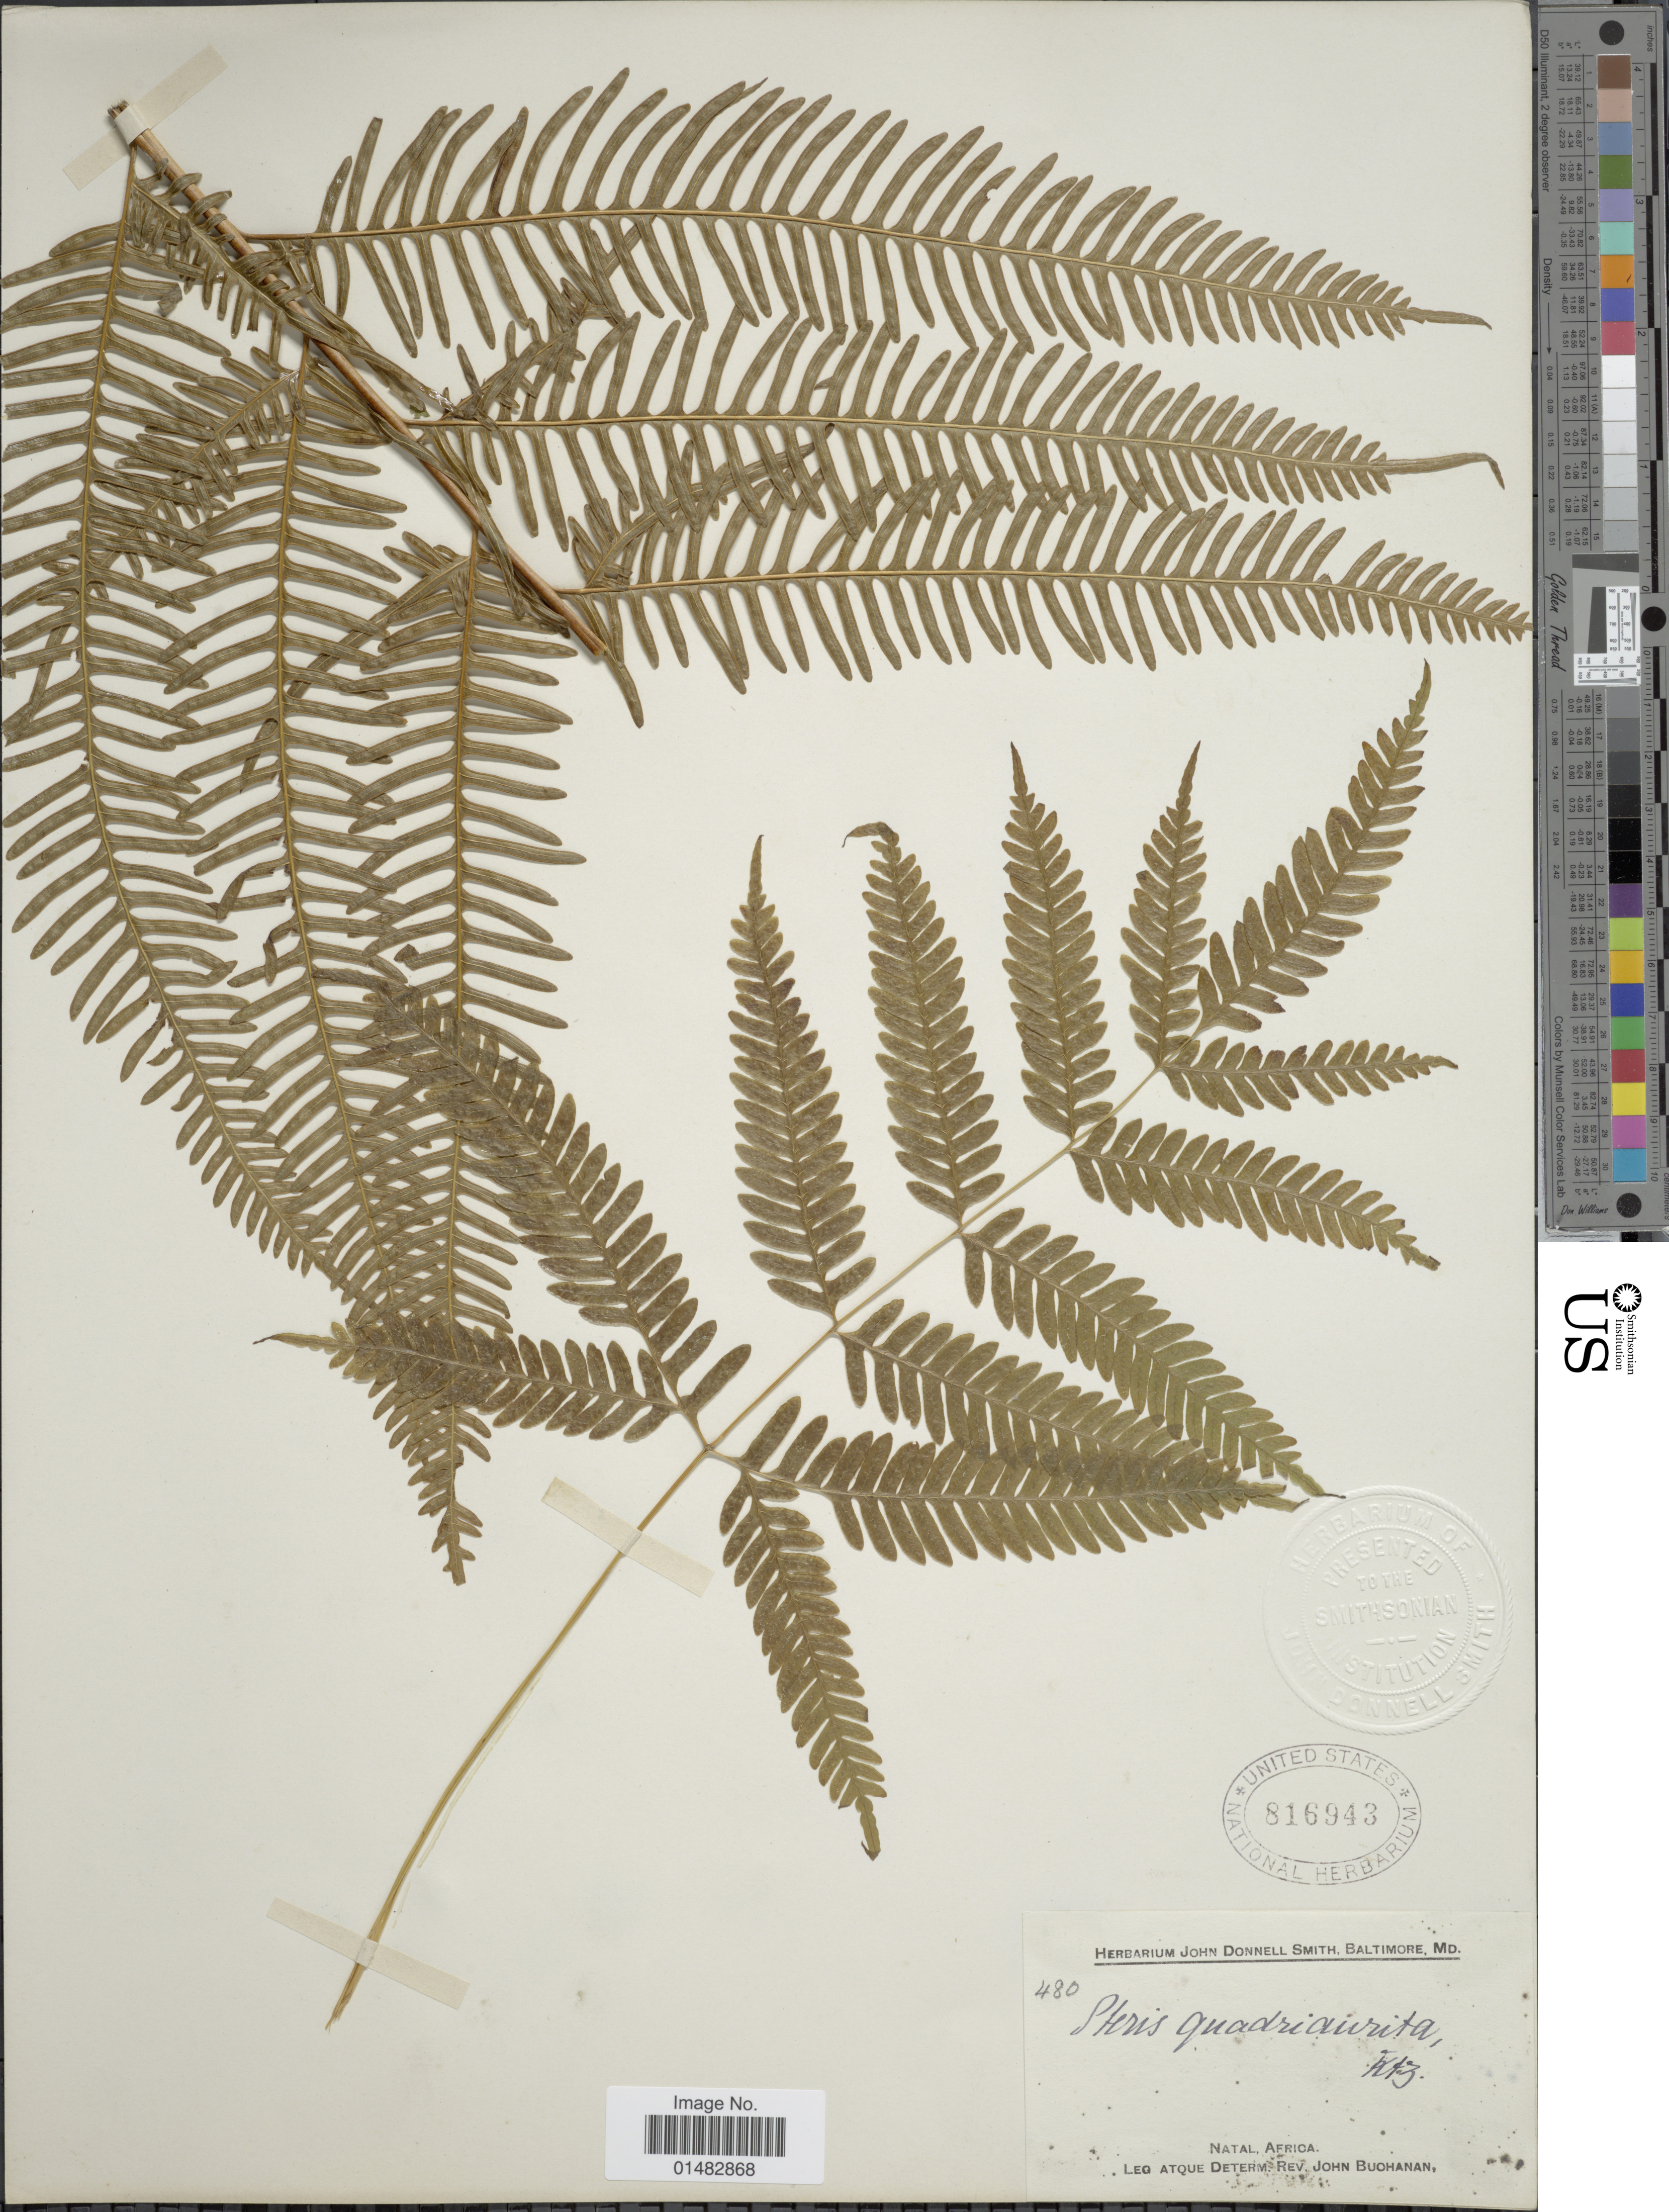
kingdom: Plantae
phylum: Tracheophyta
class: Polypodiopsida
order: Polypodiales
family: Pteridaceae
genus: Pteris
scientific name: Pteris quadriaurita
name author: Retz.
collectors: J. Buchanan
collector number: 480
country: South Africa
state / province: KwaZulu-Natal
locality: Natal, Africa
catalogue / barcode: US 816943